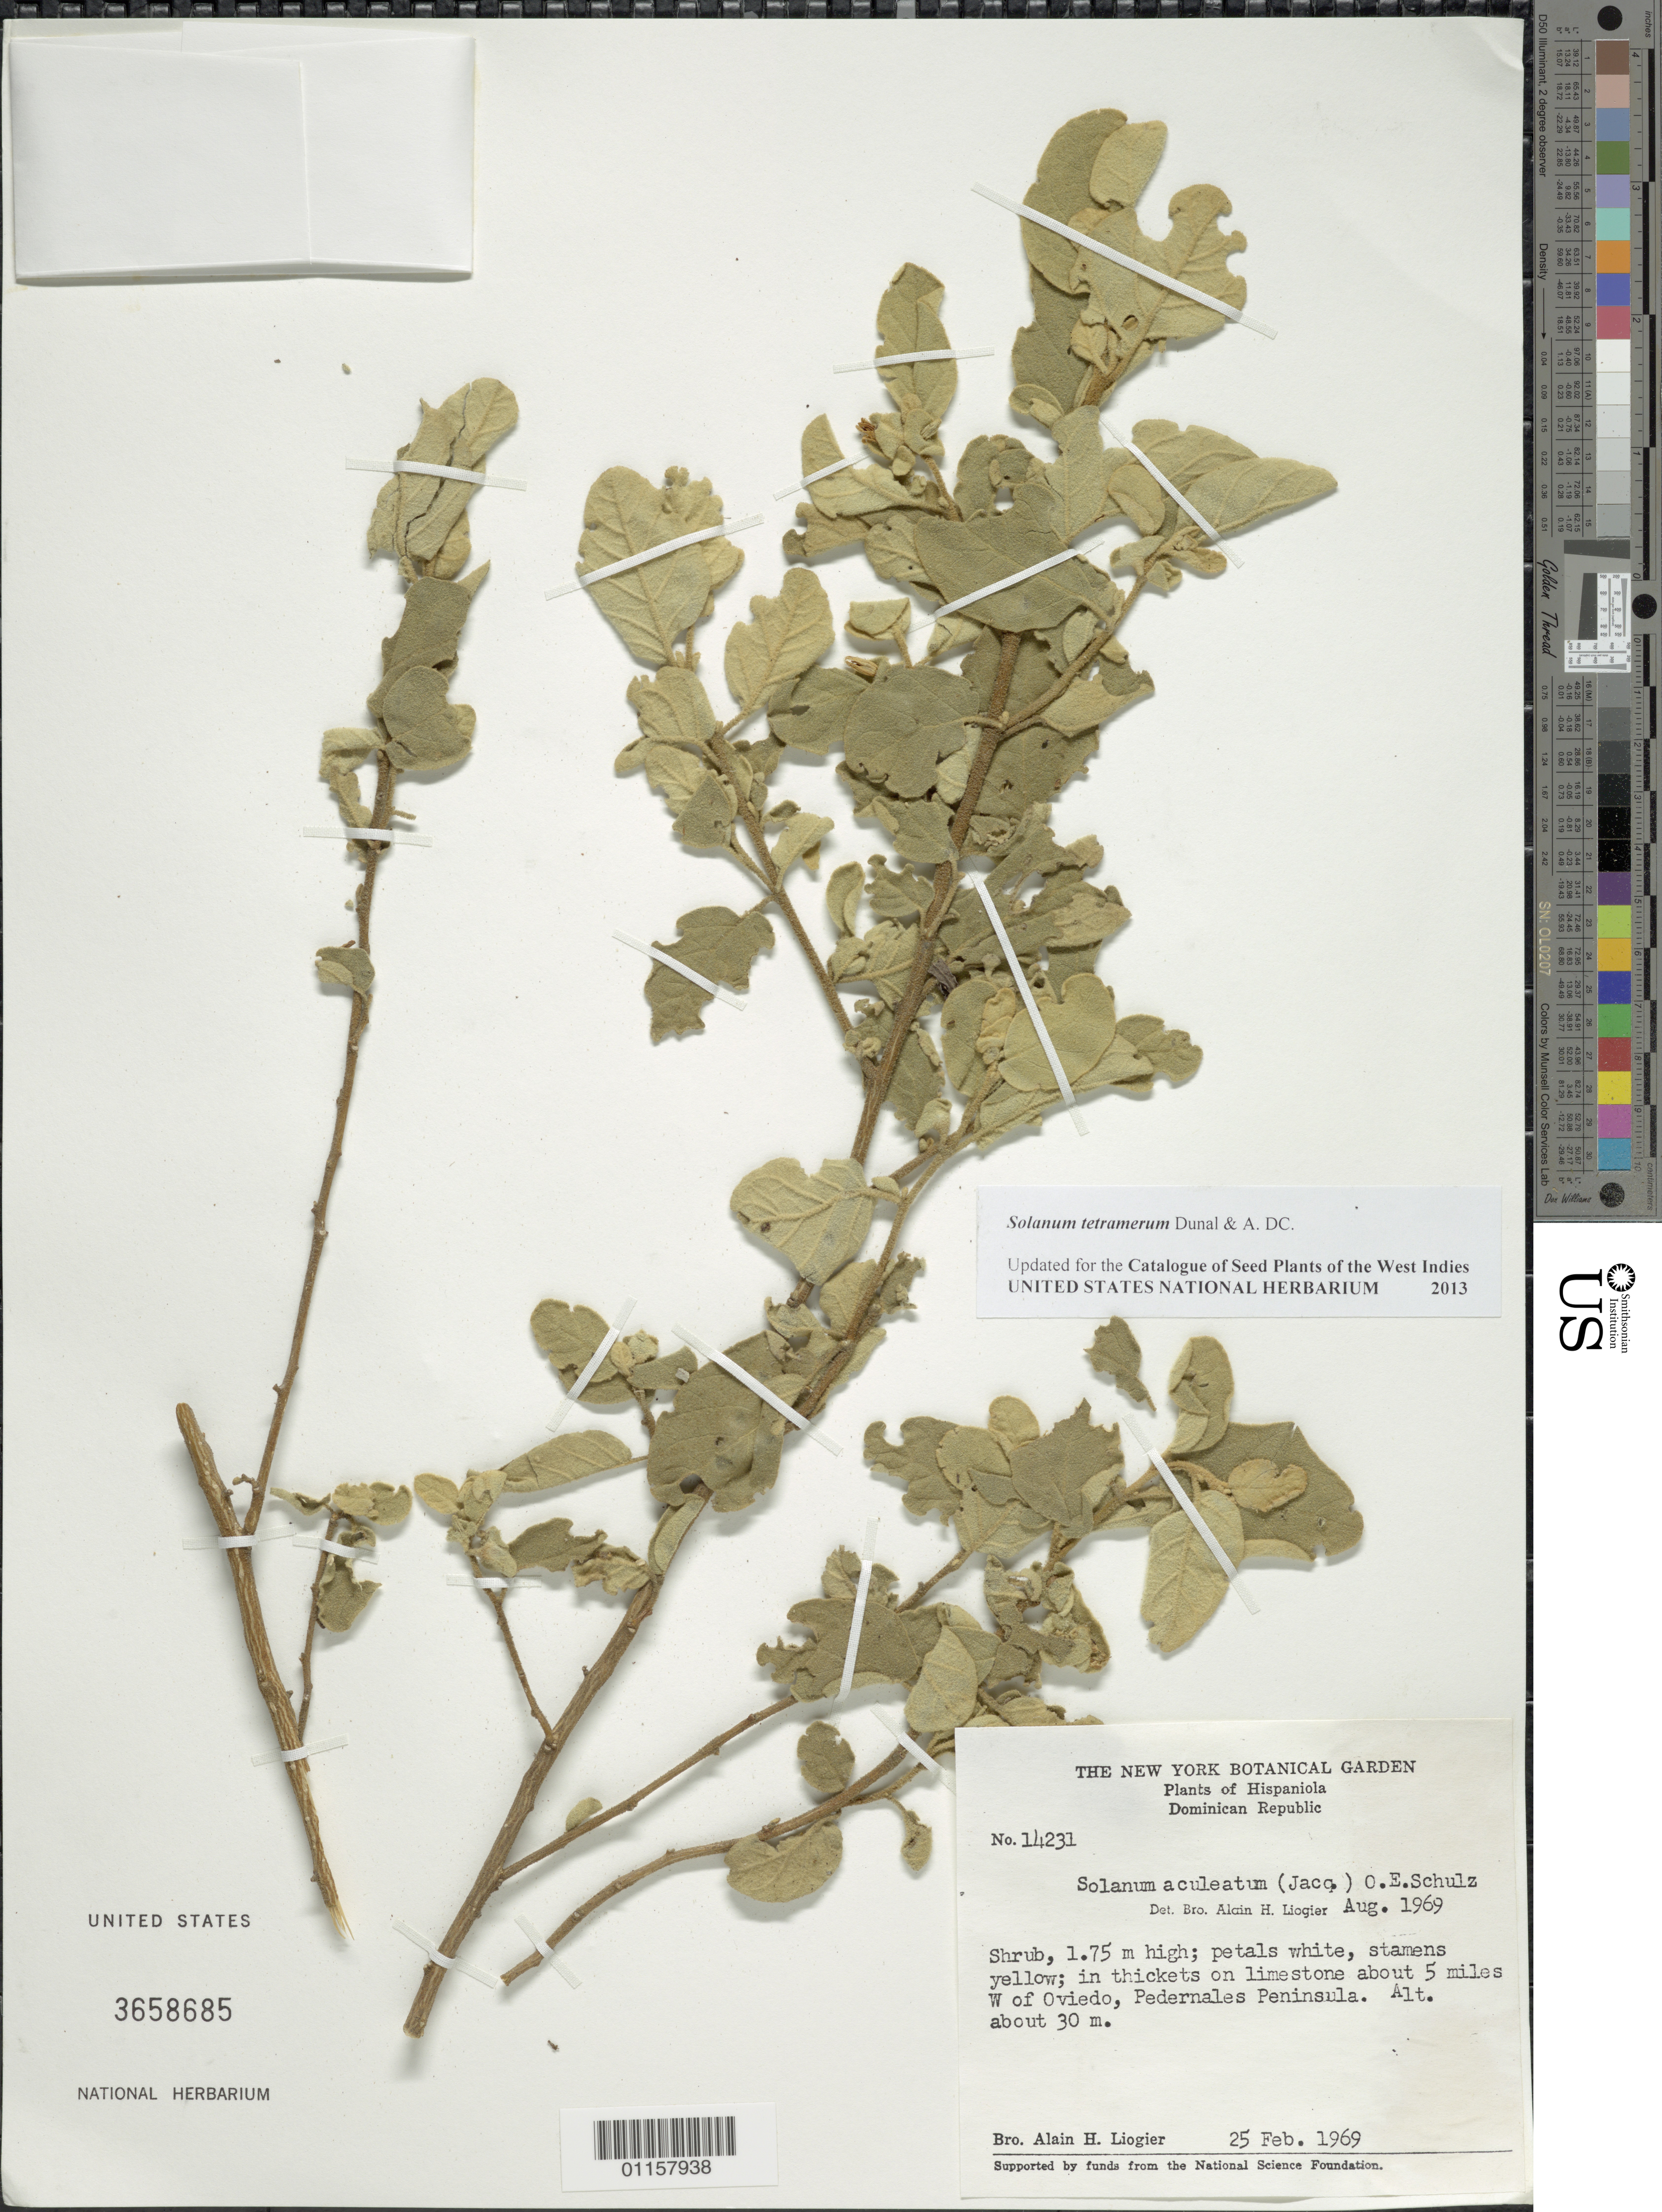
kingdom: Plantae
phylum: Tracheophyta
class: Magnoliopsida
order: Solanales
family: Solanaceae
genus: Solanum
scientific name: Solanum tetramerum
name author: Dunal & A. DC.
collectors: A. H. Liogier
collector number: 14231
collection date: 1969-02-25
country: Dominican Republic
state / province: Pedernales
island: Hispaniola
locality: Pedernales Peninsula, about 5 miles W of Oviedo.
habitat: In thickets on limestone.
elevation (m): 30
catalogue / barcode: US 3658685